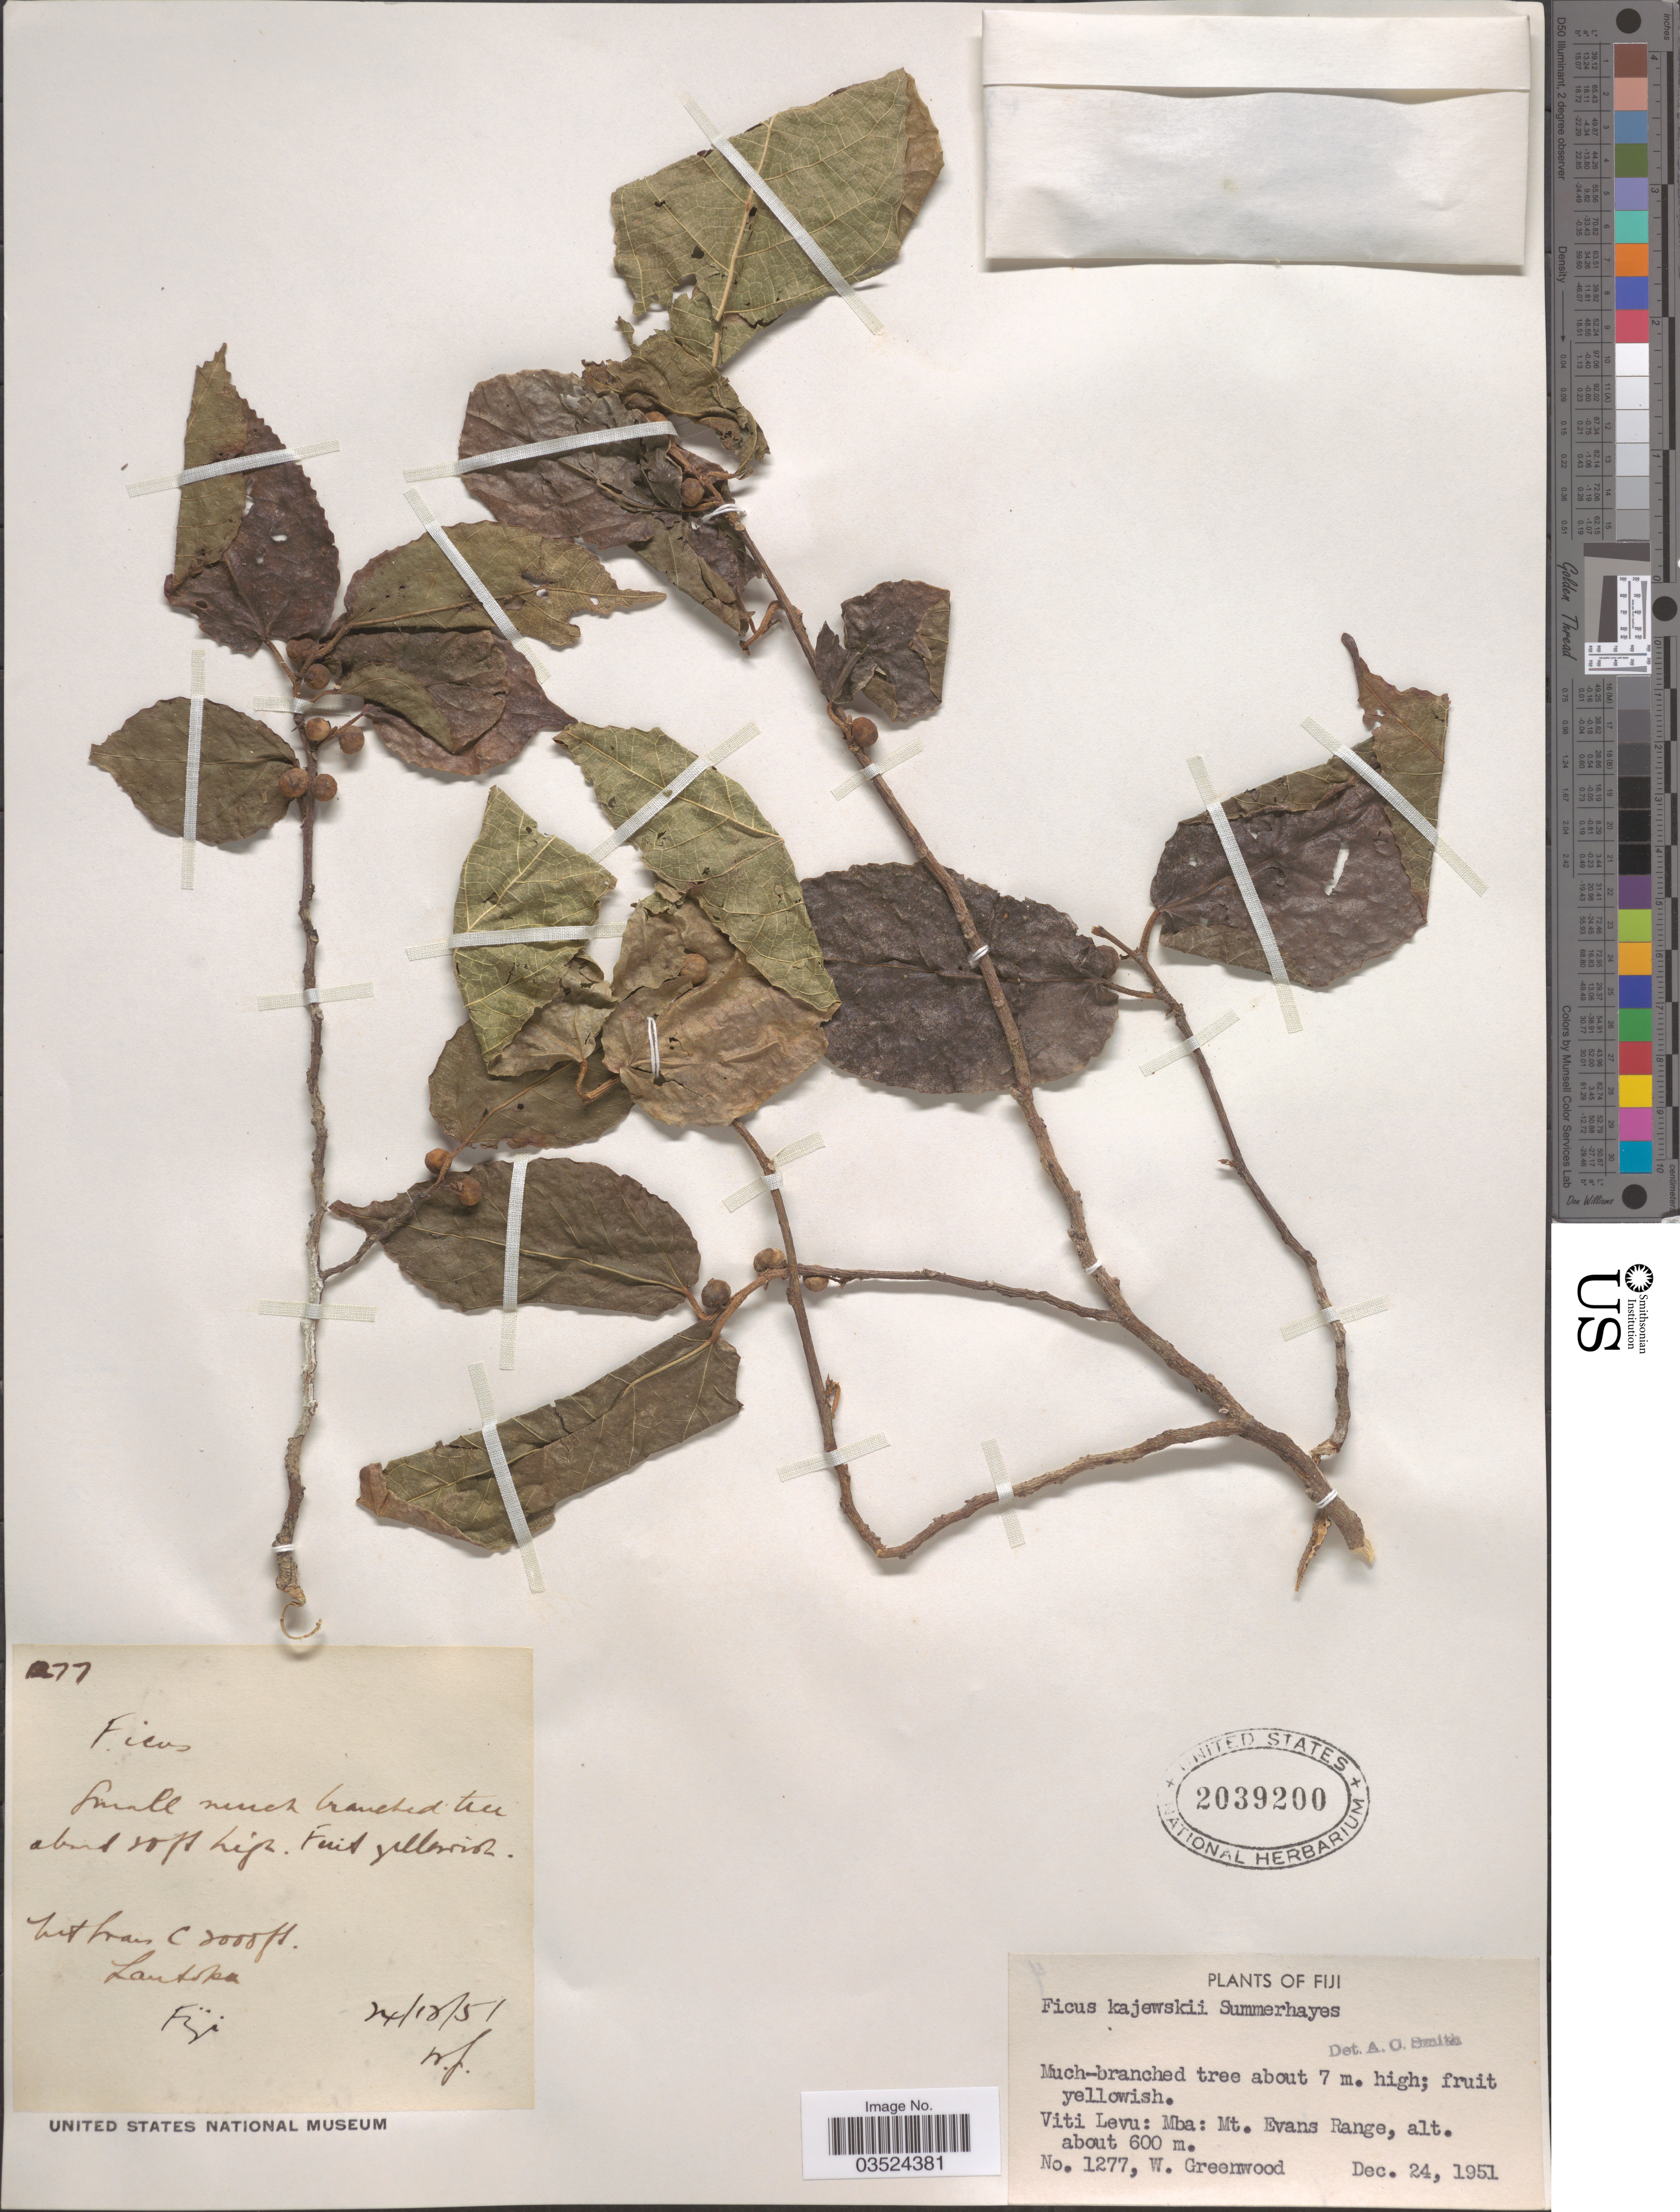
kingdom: Plantae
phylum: Tracheophyta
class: Magnoliopsida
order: Rosales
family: Moraceae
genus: Ficus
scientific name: Ficus storckii var. kajewskii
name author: Seem.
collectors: W. Greenwood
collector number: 1277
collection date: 1951-12-24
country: Fiji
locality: Viti Levu: Mba: Mt. Evans Range. ! Lautoka.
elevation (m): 600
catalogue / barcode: US 2039200